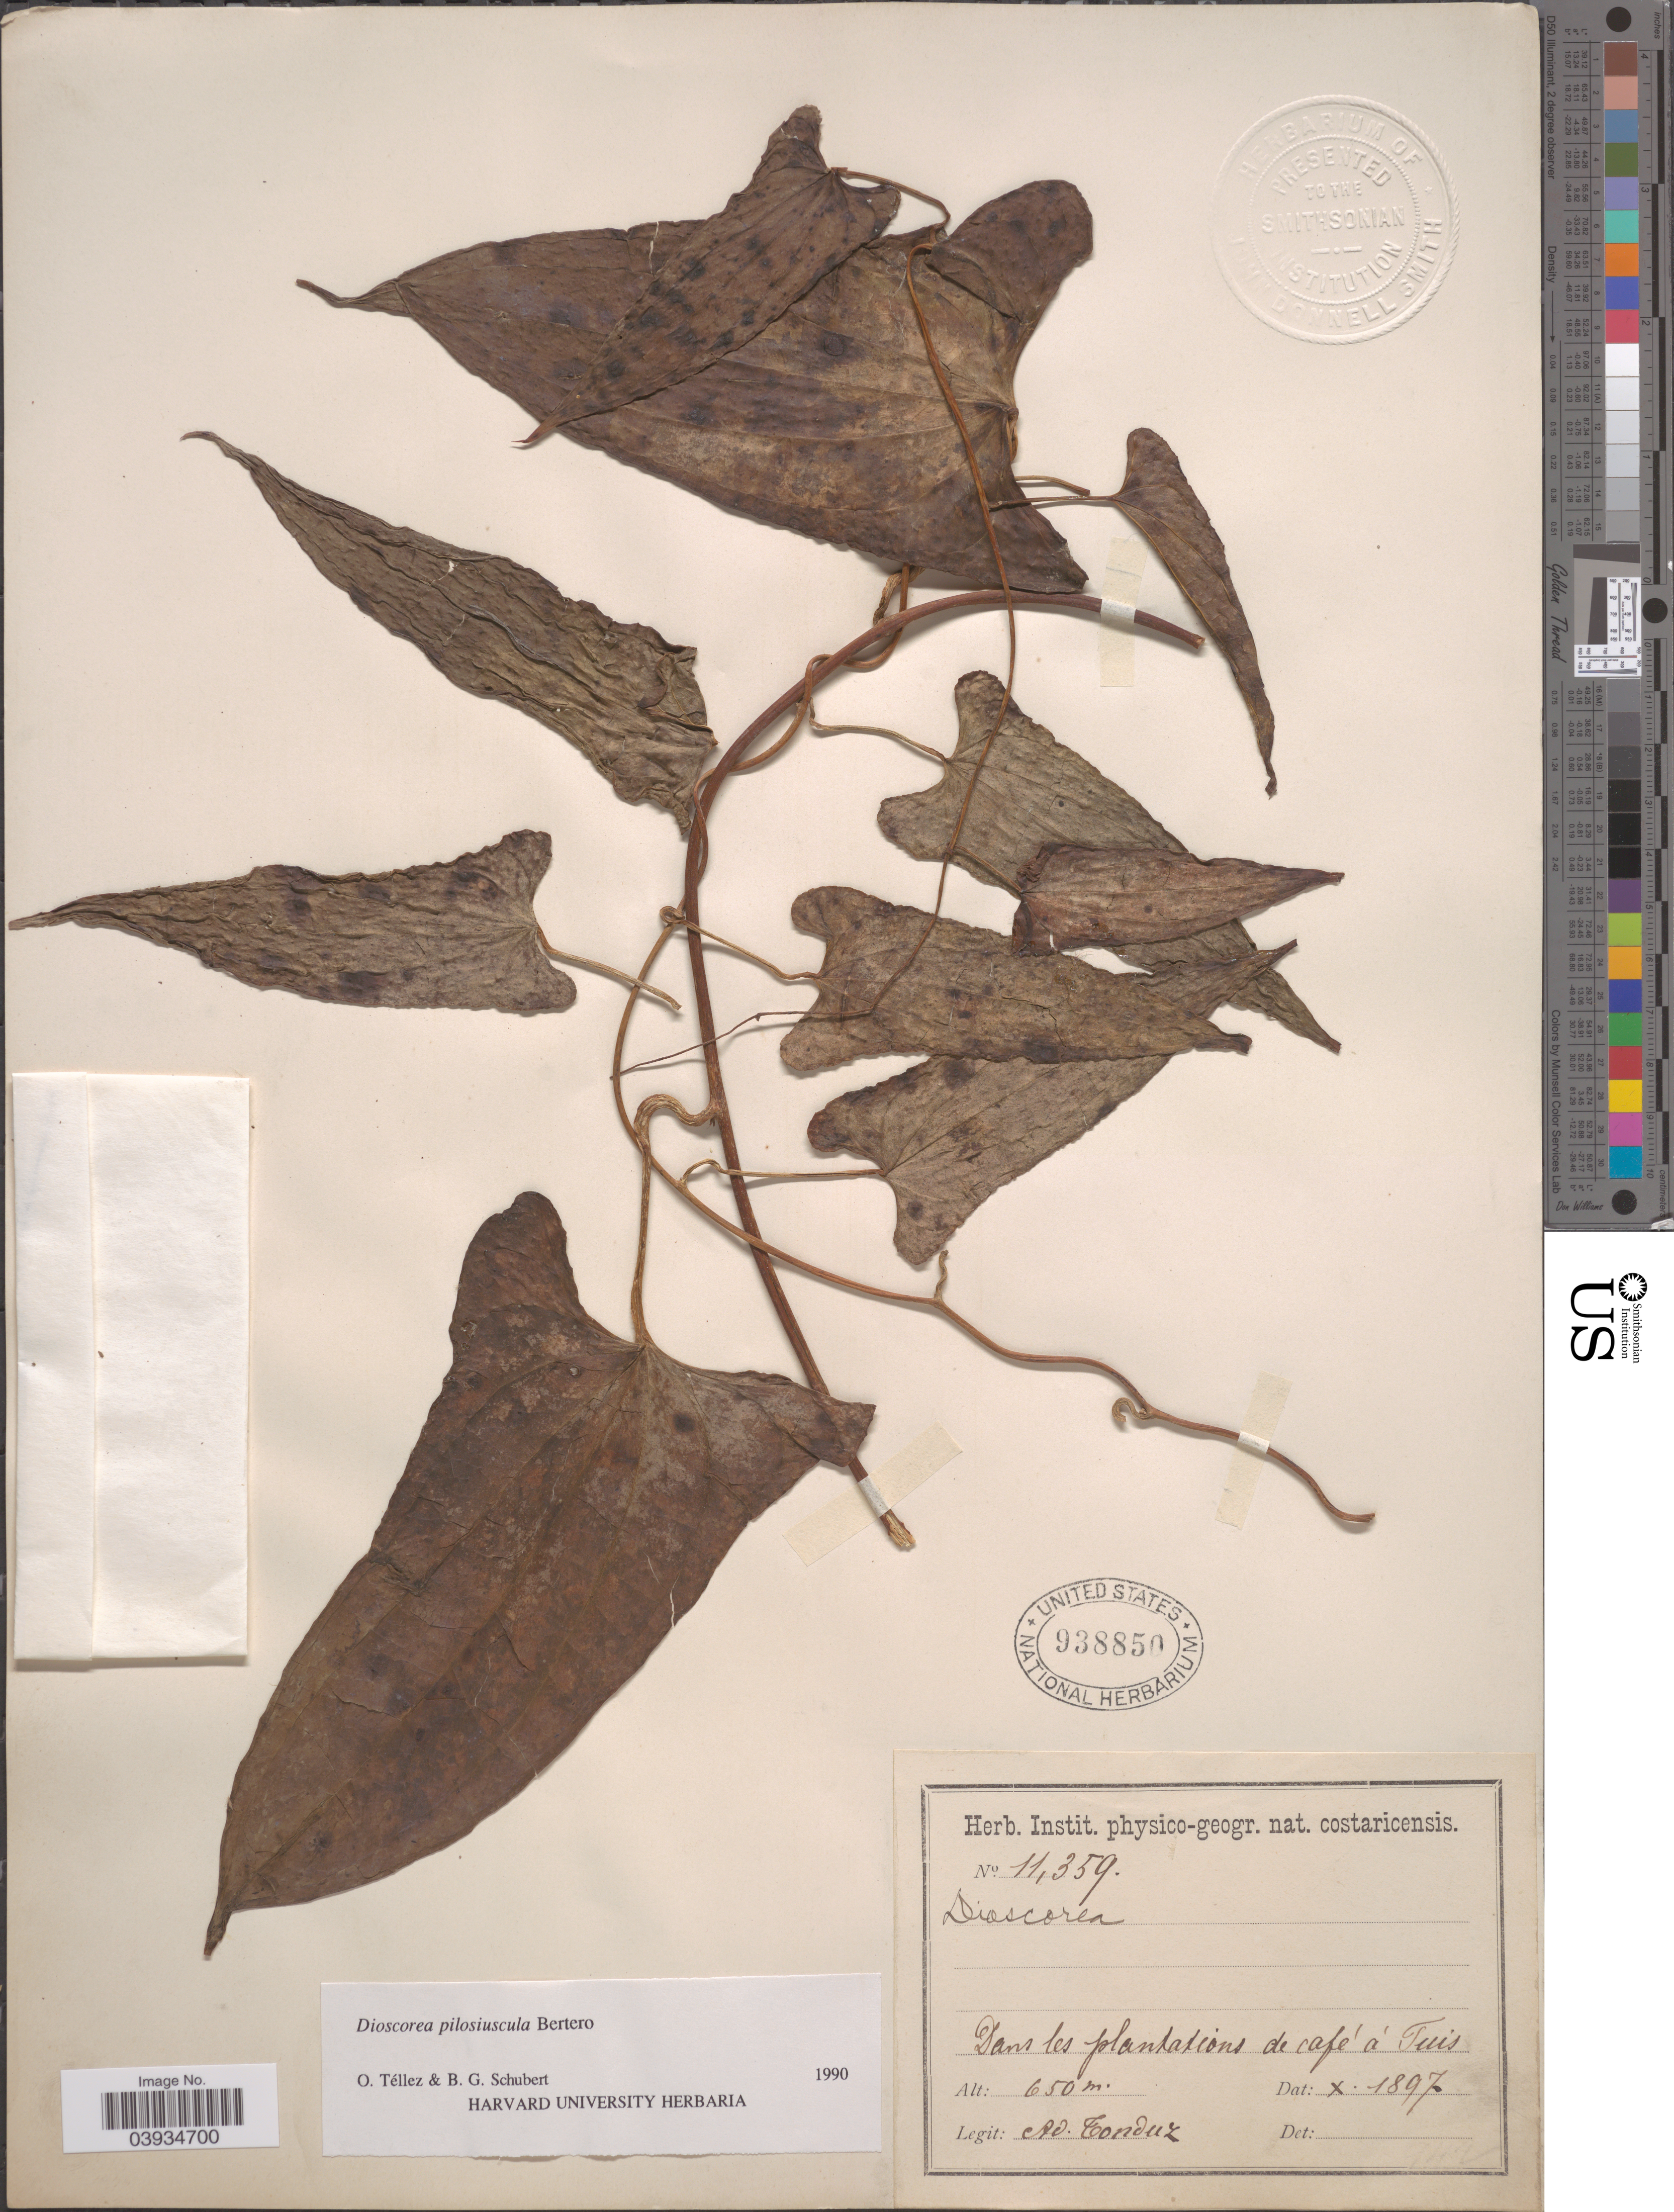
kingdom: Plantae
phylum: Tracheophyta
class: Liliopsida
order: Dioscoreales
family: Dioscoreaceae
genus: Dioscorea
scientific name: Dioscorea pilosiuscula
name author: Bertero ex Spreng.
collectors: A. Tonduz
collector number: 11359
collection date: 1897-10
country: Costa Rica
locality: Dans les plantation de café á Tuis.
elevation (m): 650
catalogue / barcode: US 938850